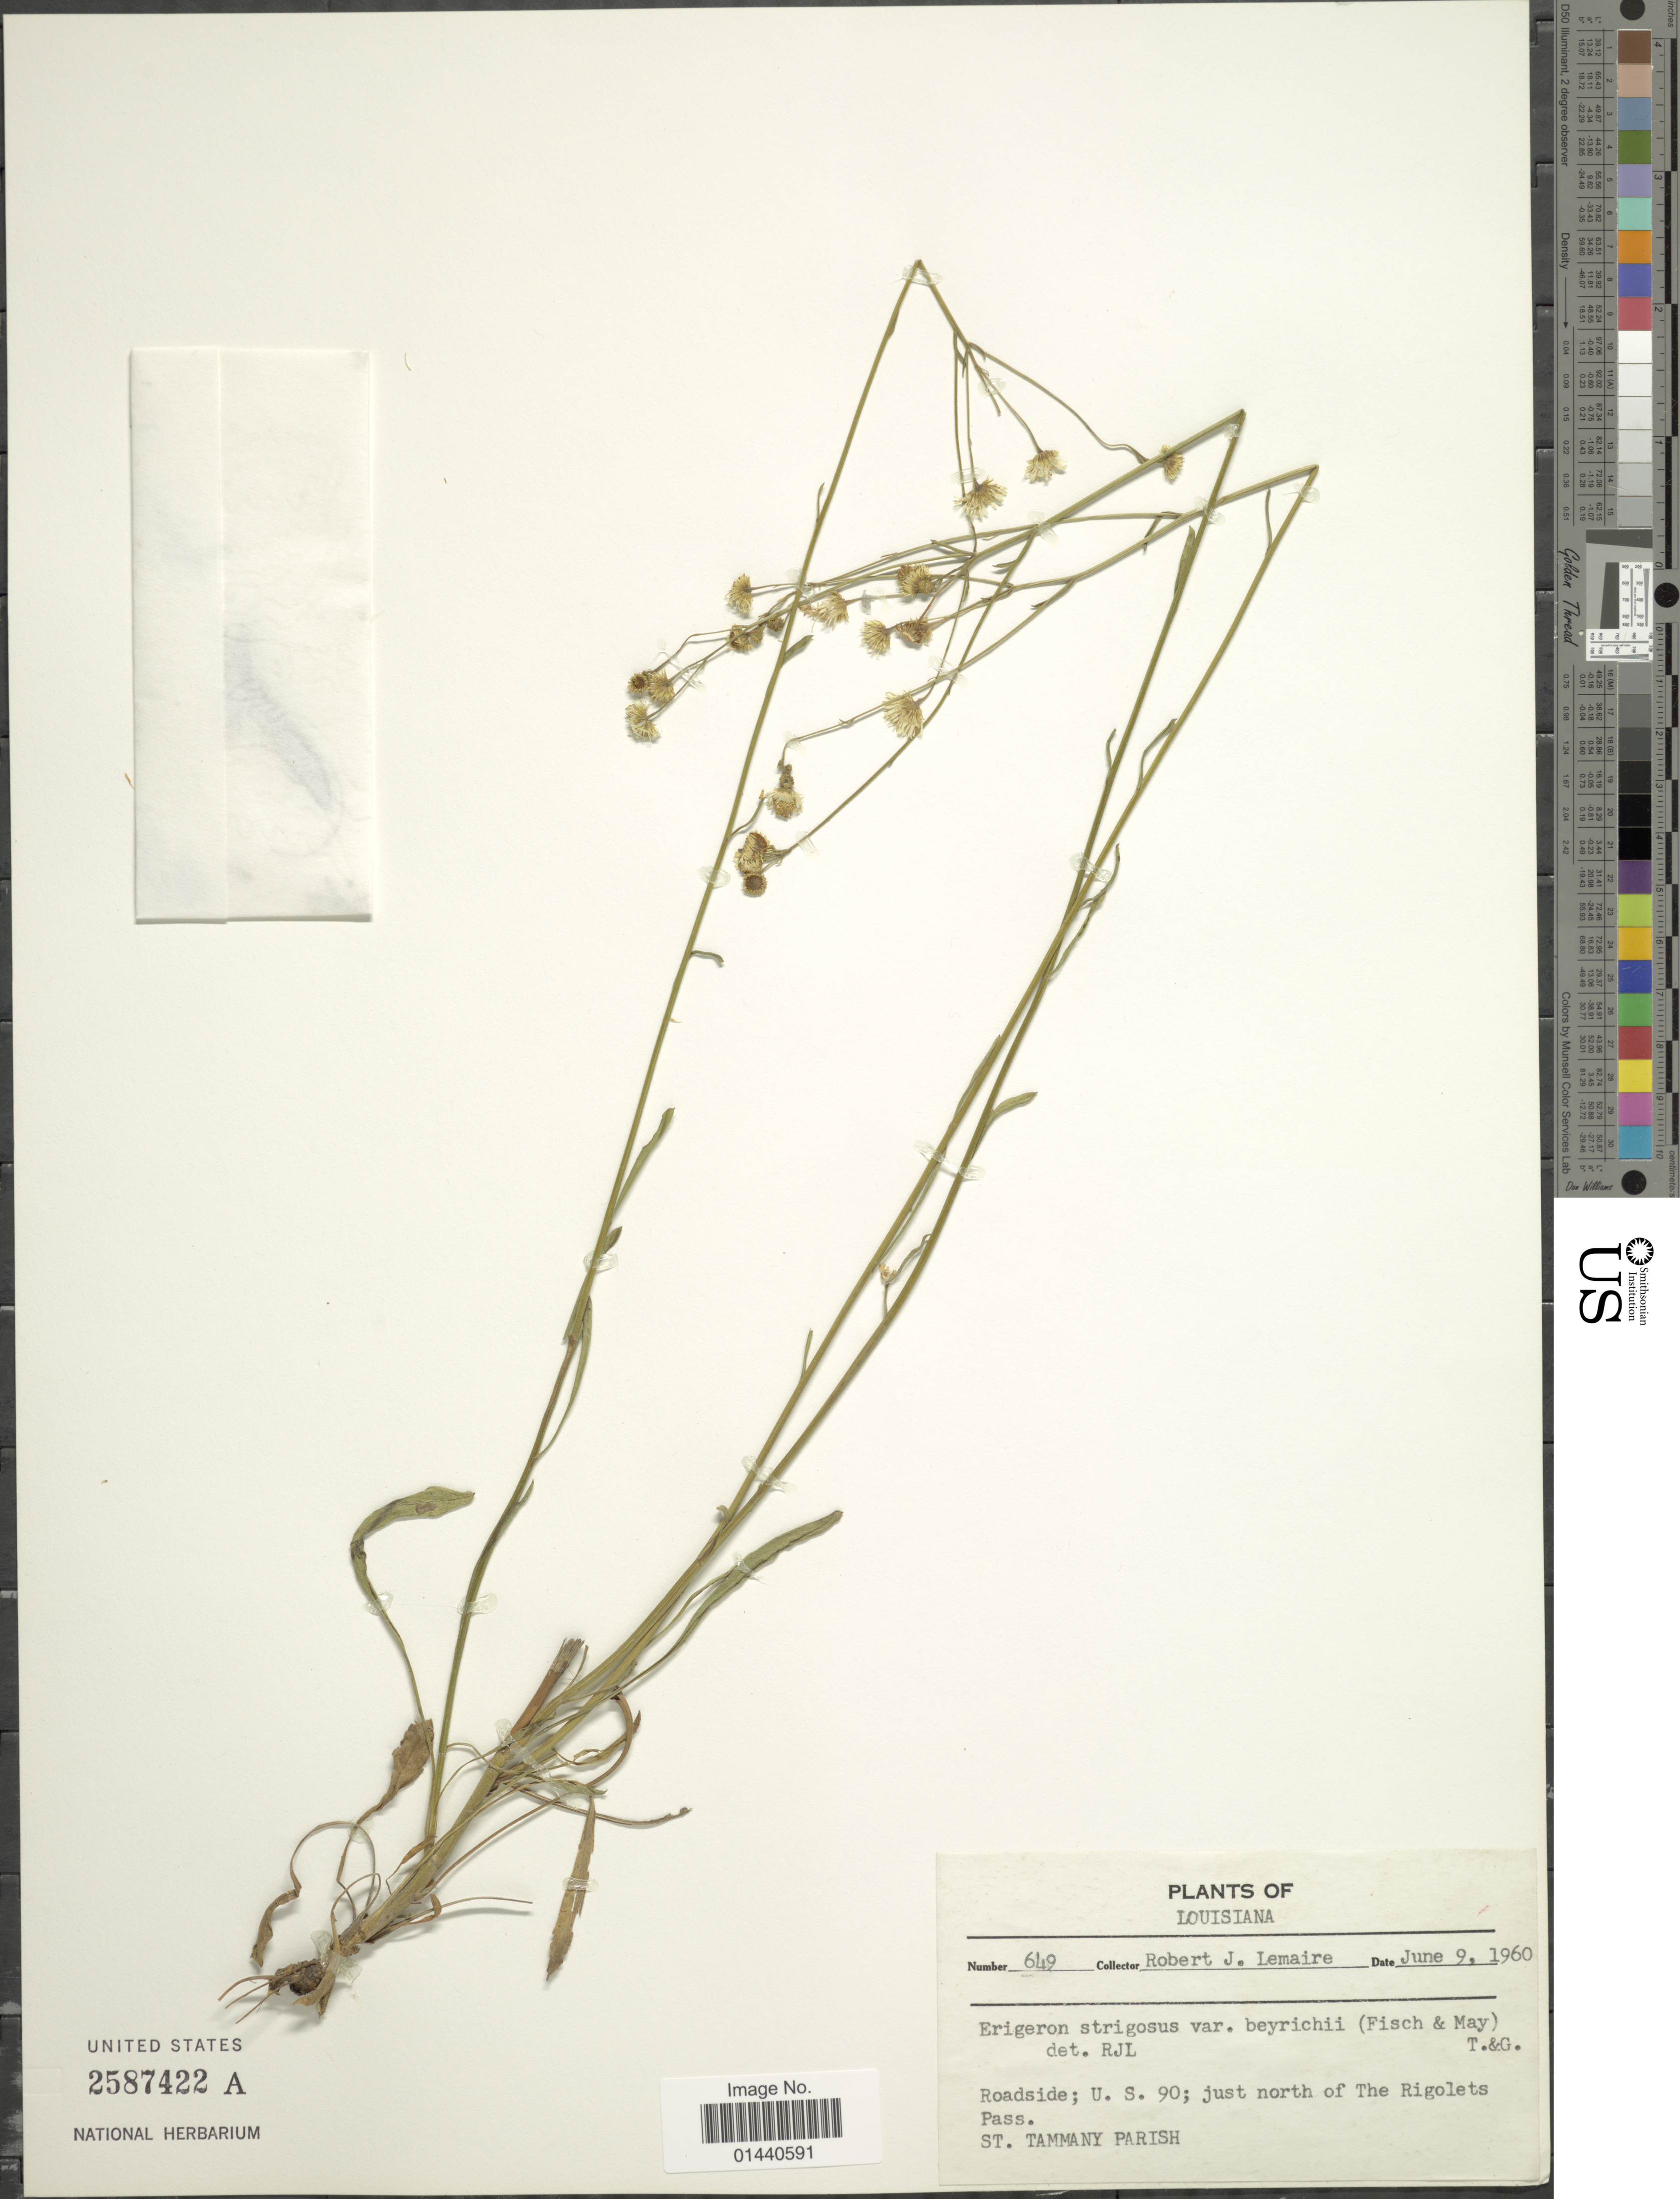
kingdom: Plantae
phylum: Tracheophyta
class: Magnoliopsida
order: Asterales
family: Asteraceae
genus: Erigeron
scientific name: Erigeron strigosus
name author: Muhl. ex Willd.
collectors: R. J. Lemaire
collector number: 649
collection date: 1960-06-09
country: United States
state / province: Louisiana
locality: Roadside; U. S. 90; just north of The Rigolets Pass. St. Tammany Parish.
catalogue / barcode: US 2587422A